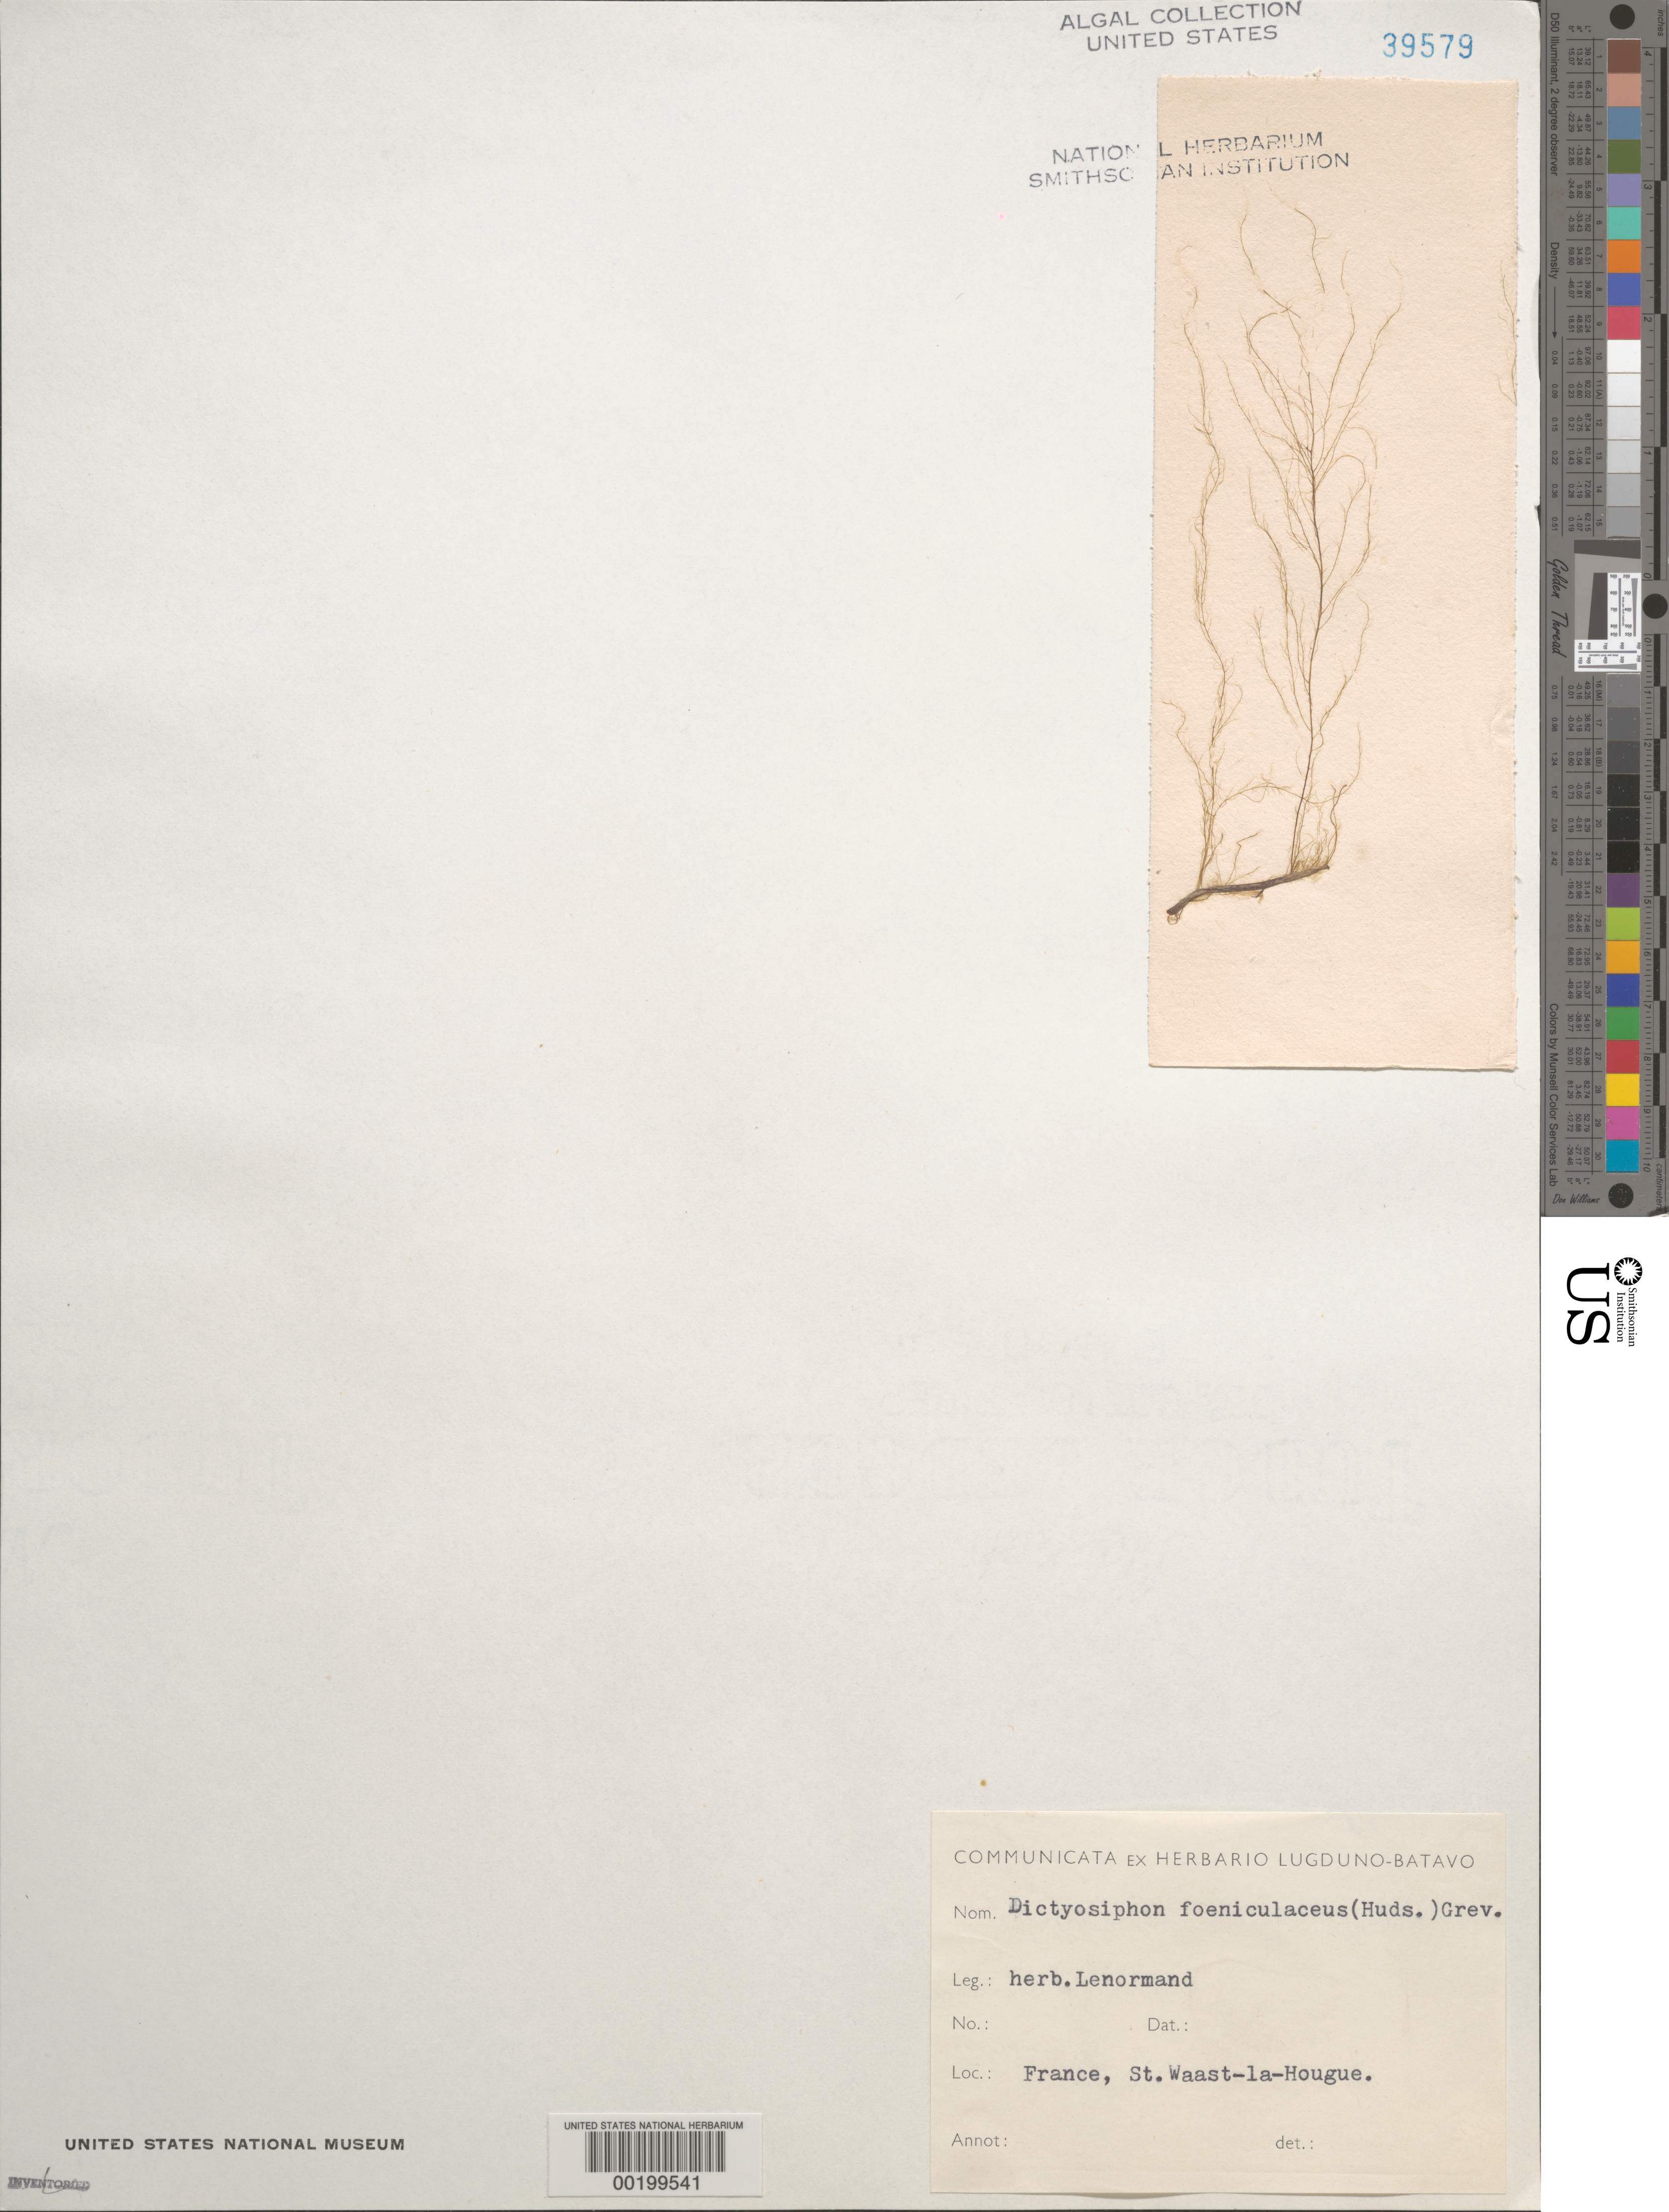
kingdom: Chromista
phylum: Ochrophyta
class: Phaeophyceae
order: Dictyosiphonales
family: Dictyosiphonaceae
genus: Dictyosiphon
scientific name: Dictyosiphon foeniculaceus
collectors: S. Lenormand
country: France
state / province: Normandie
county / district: Manche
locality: St. Vaast-la-Hougue (St. Waast-la-Hougue)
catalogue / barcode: US 39579